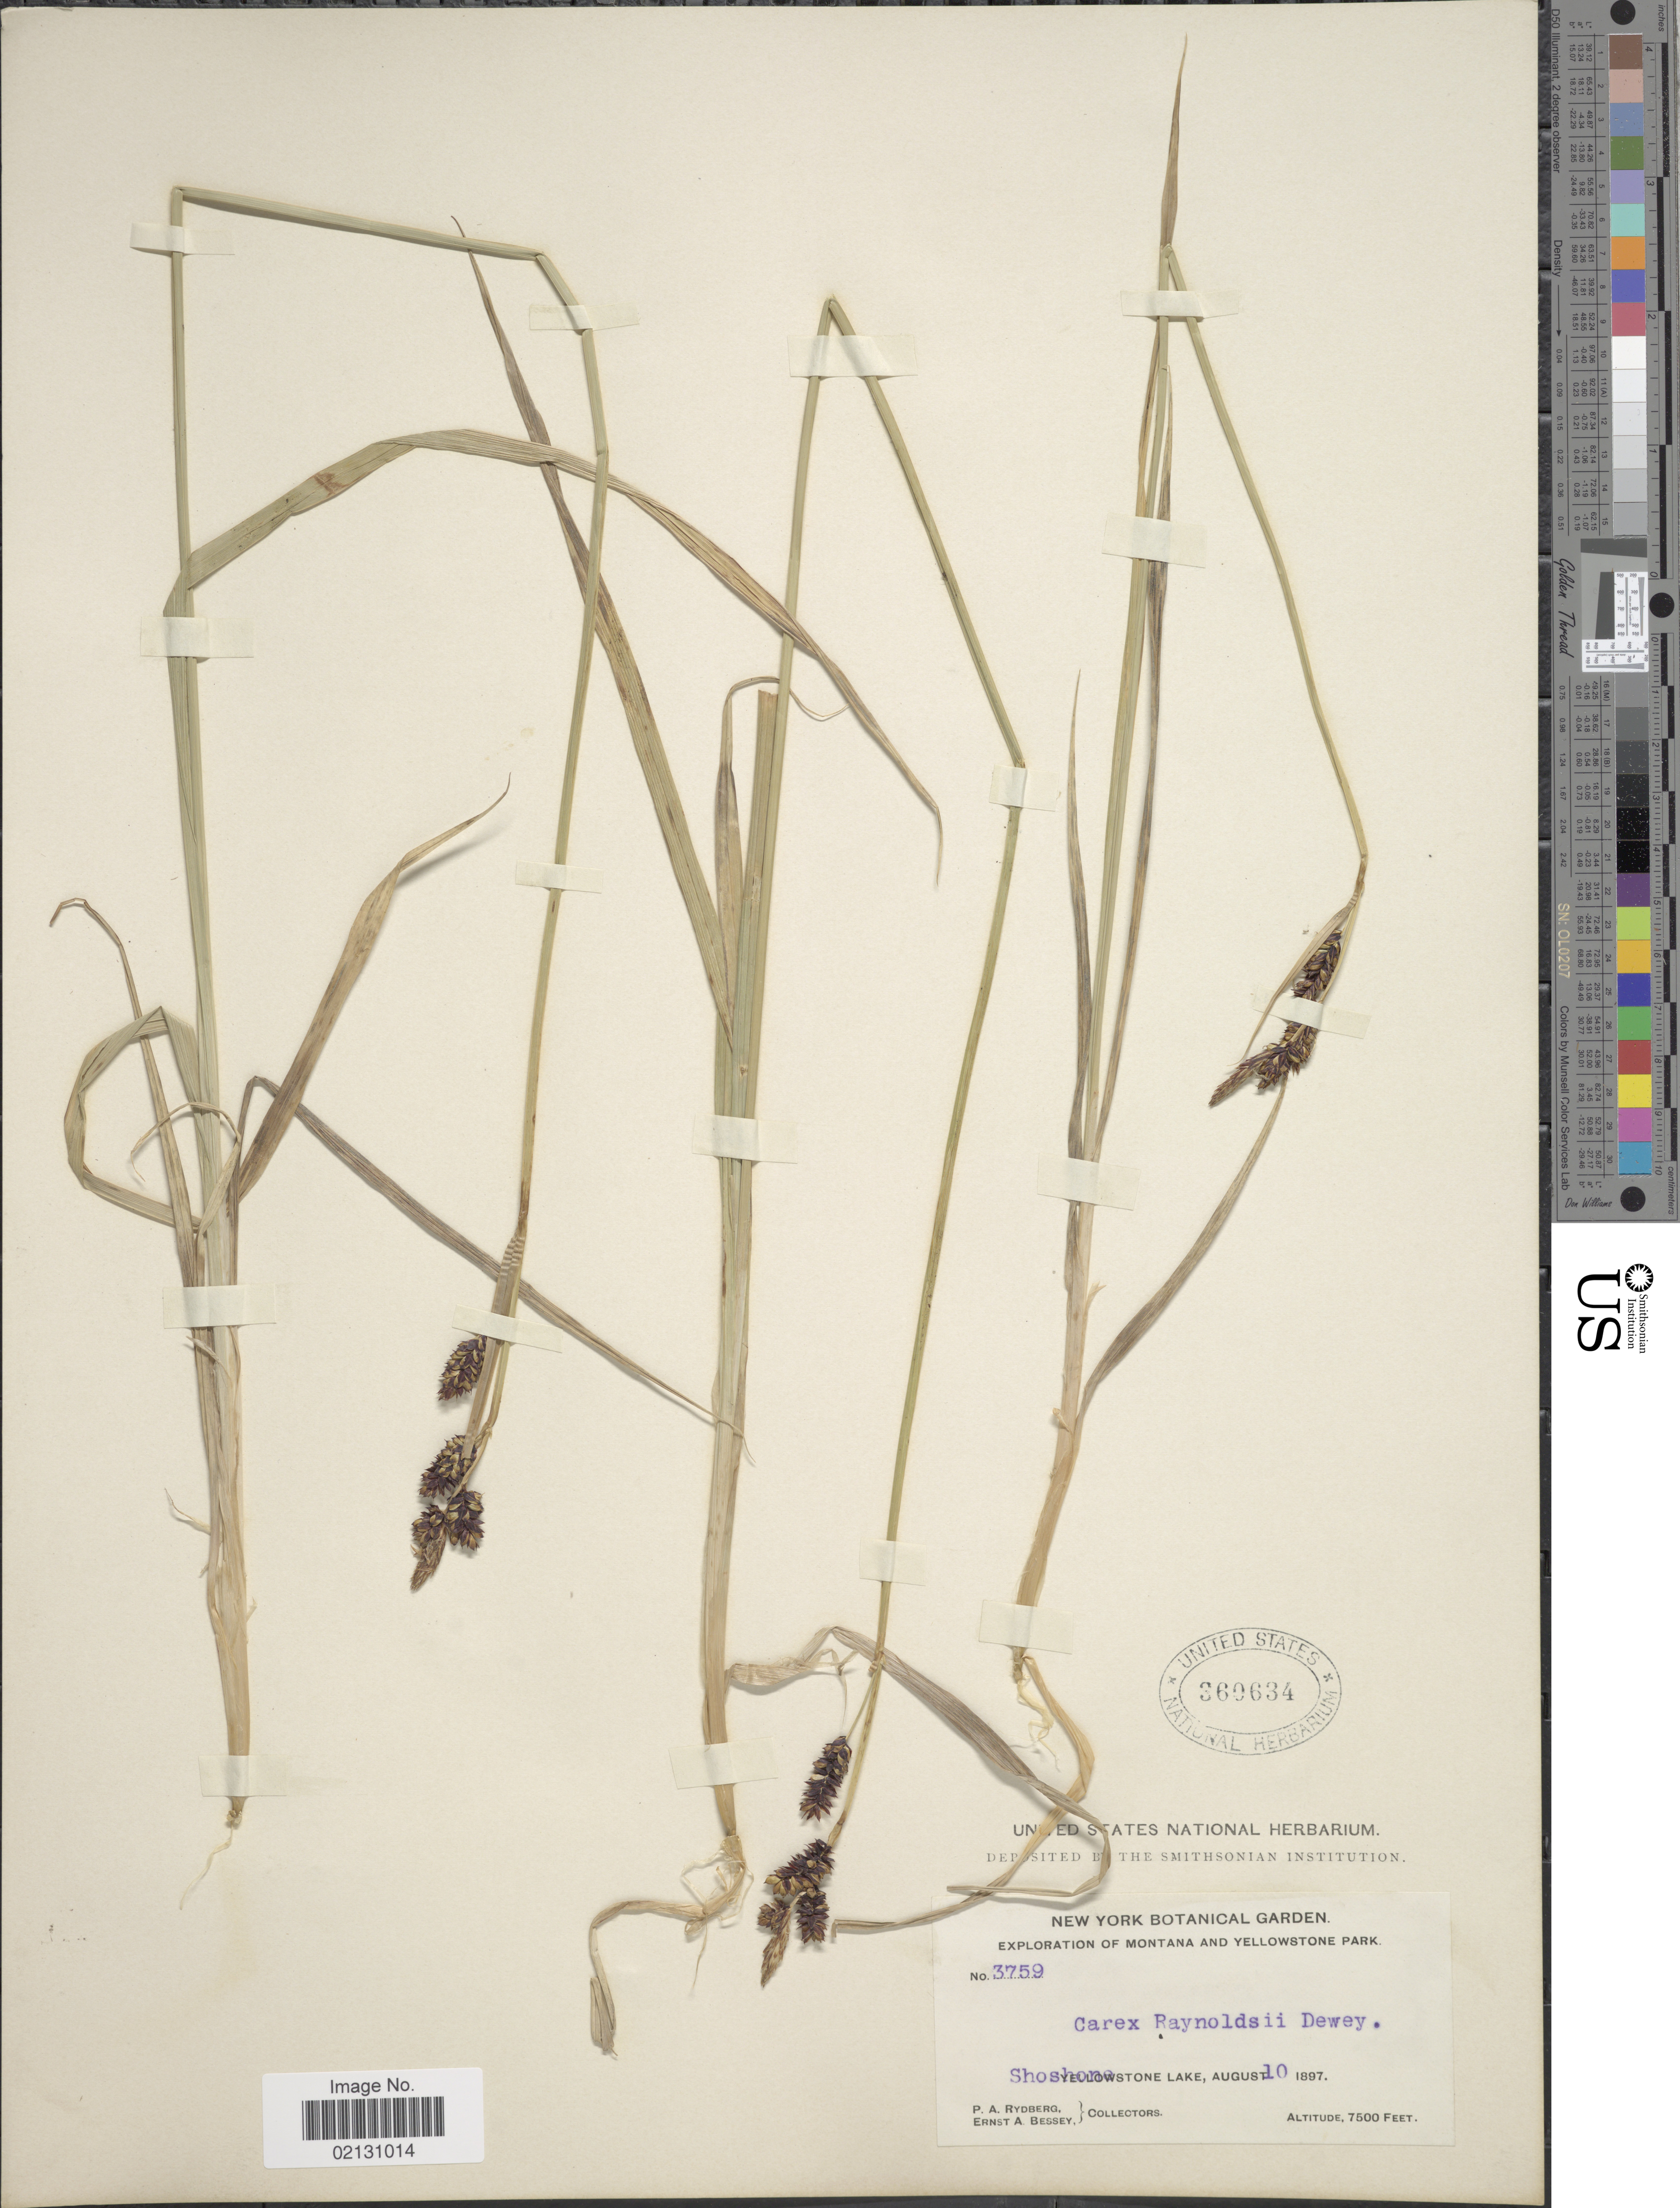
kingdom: Plantae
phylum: Tracheophyta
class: Liliopsida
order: Poales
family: Cyperaceae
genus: Carex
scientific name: Carex raynoldsii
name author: Dewey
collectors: P. A. Rydberg & E. A. Bessey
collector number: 3759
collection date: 1897-08-10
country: United States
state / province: Montana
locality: Yellowstone Park, Shoshore, Yellowstone Lake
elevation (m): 2286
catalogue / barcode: US 360634